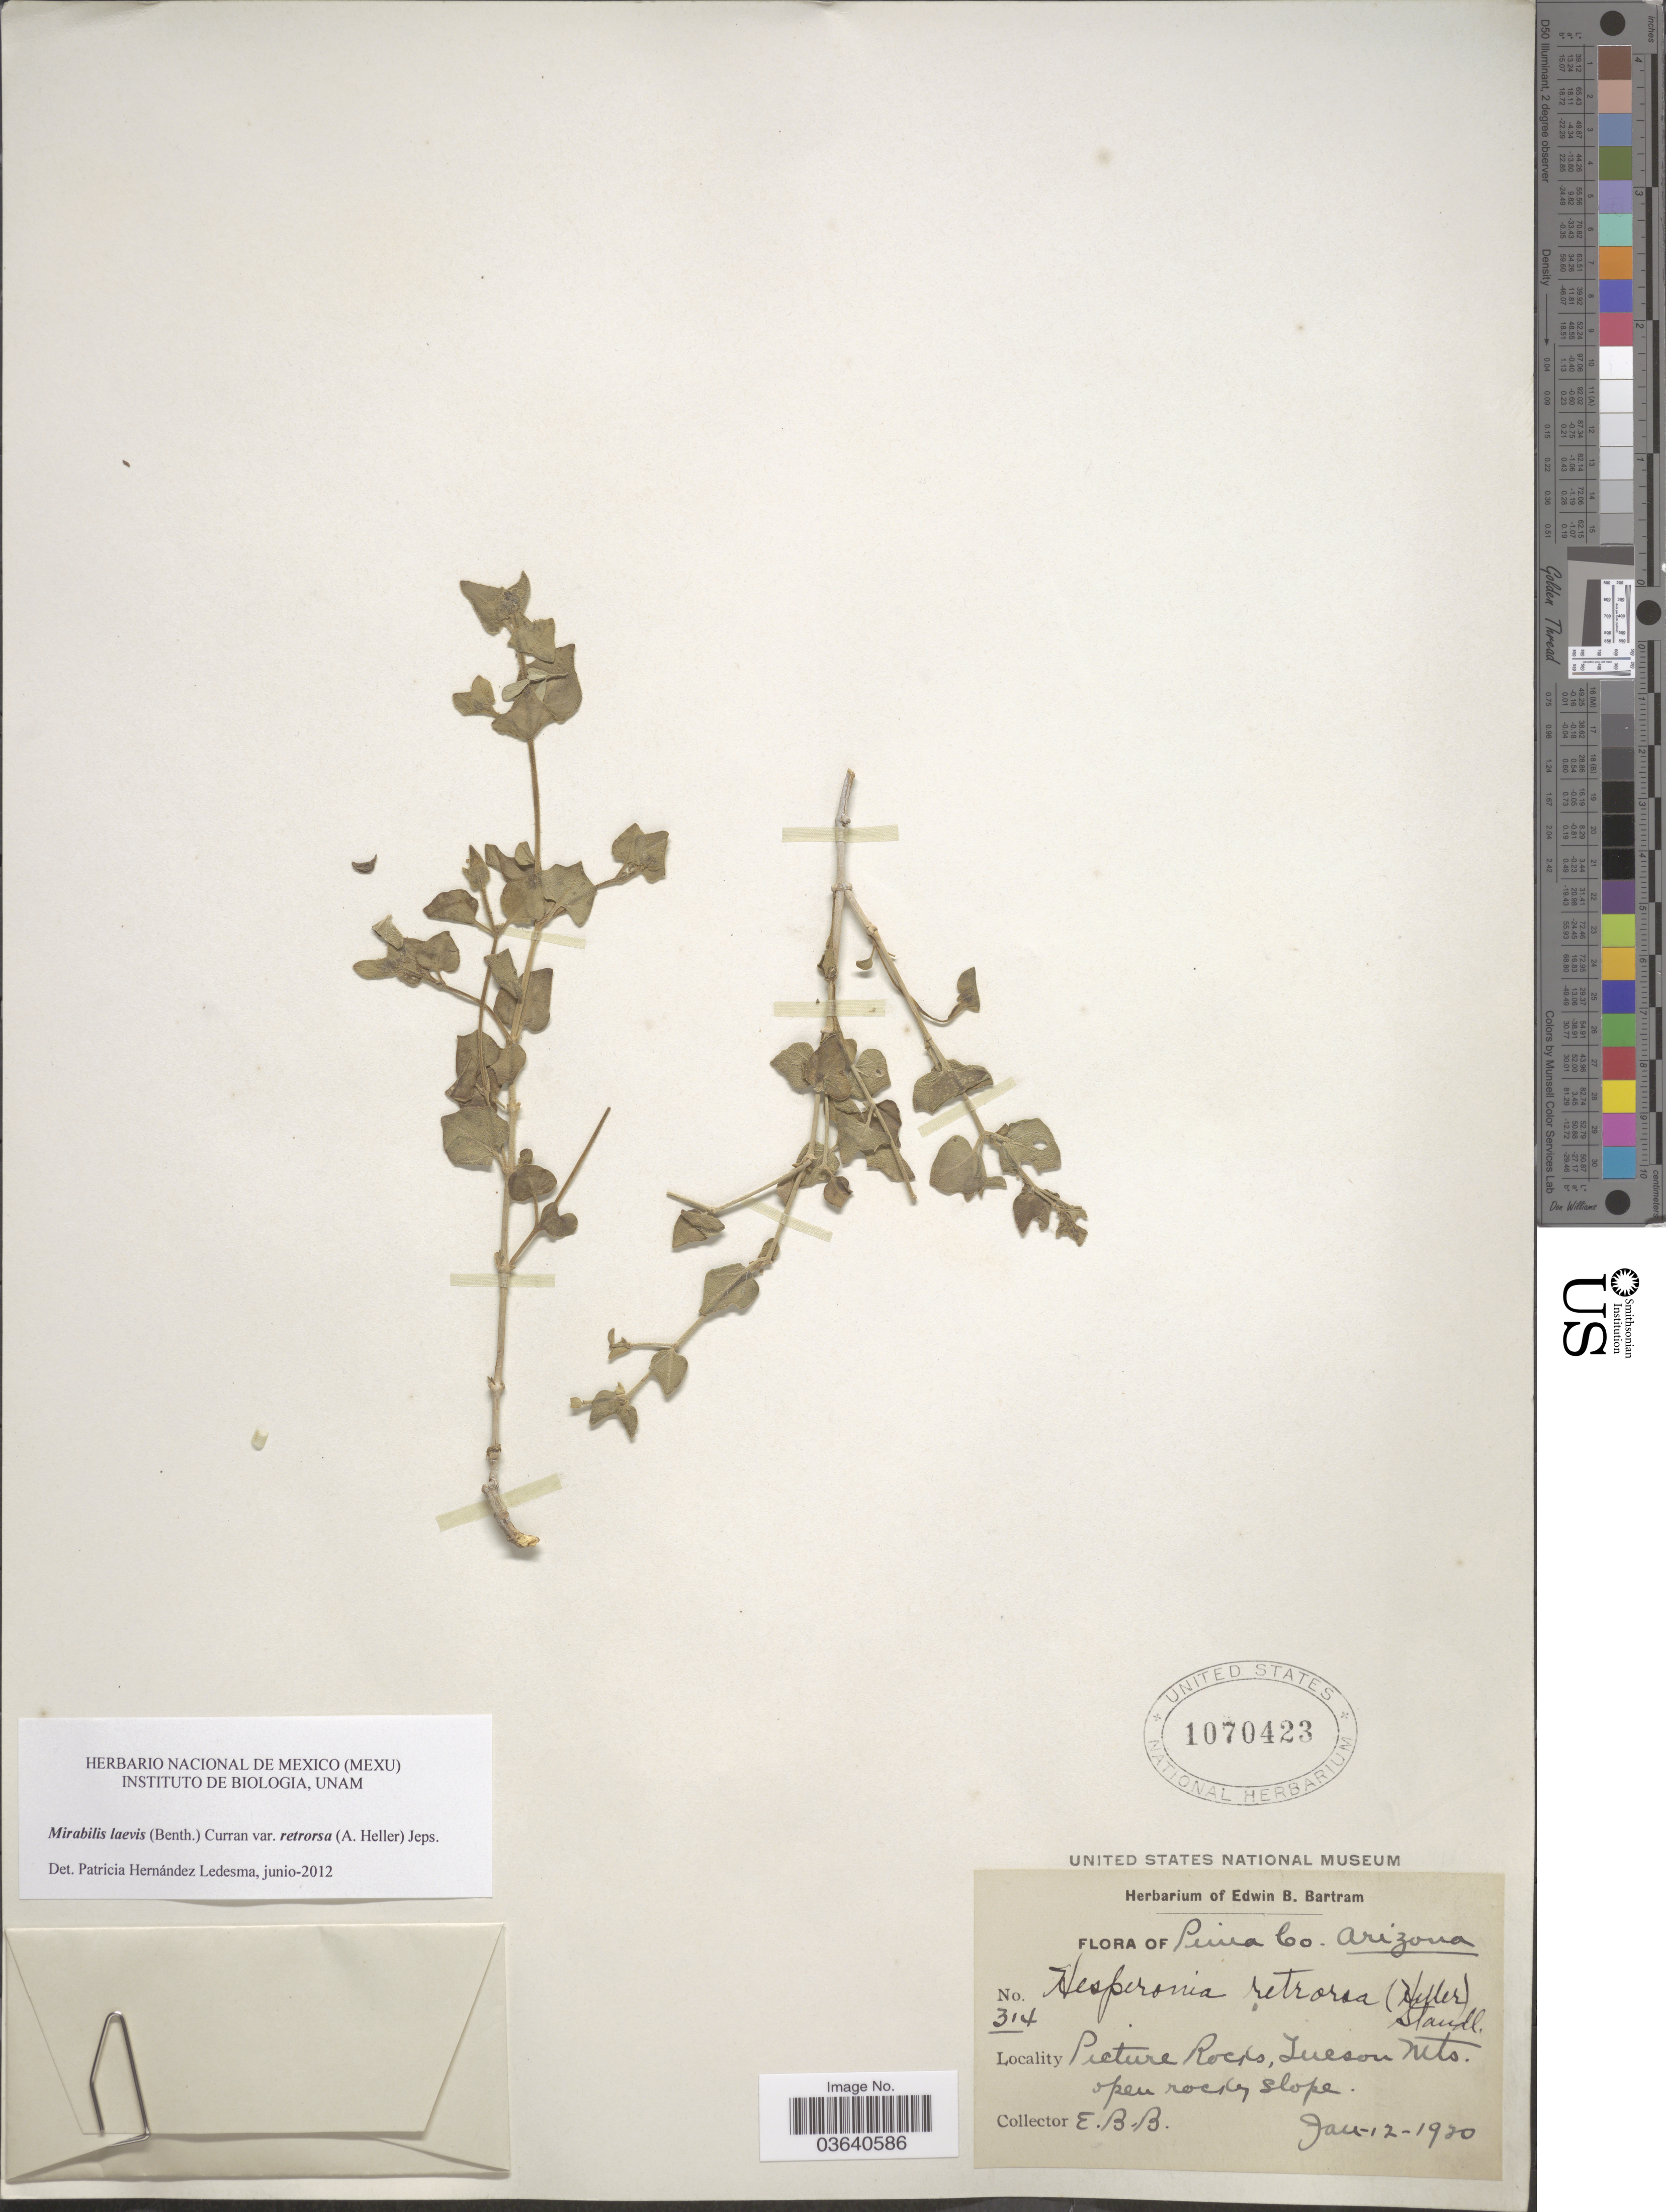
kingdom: Plantae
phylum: Tracheophyta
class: Magnoliopsida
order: Caryophyllales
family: Nyctaginaceae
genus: Mirabilis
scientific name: Mirabilis laevis var. retrorsa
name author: (A. Heller) Jeps.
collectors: E. B. Bartram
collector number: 314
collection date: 1970-01-12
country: United States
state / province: Arizona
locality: Pima Co. Picture Rocks, Tucson Mts.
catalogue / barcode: US 1070423